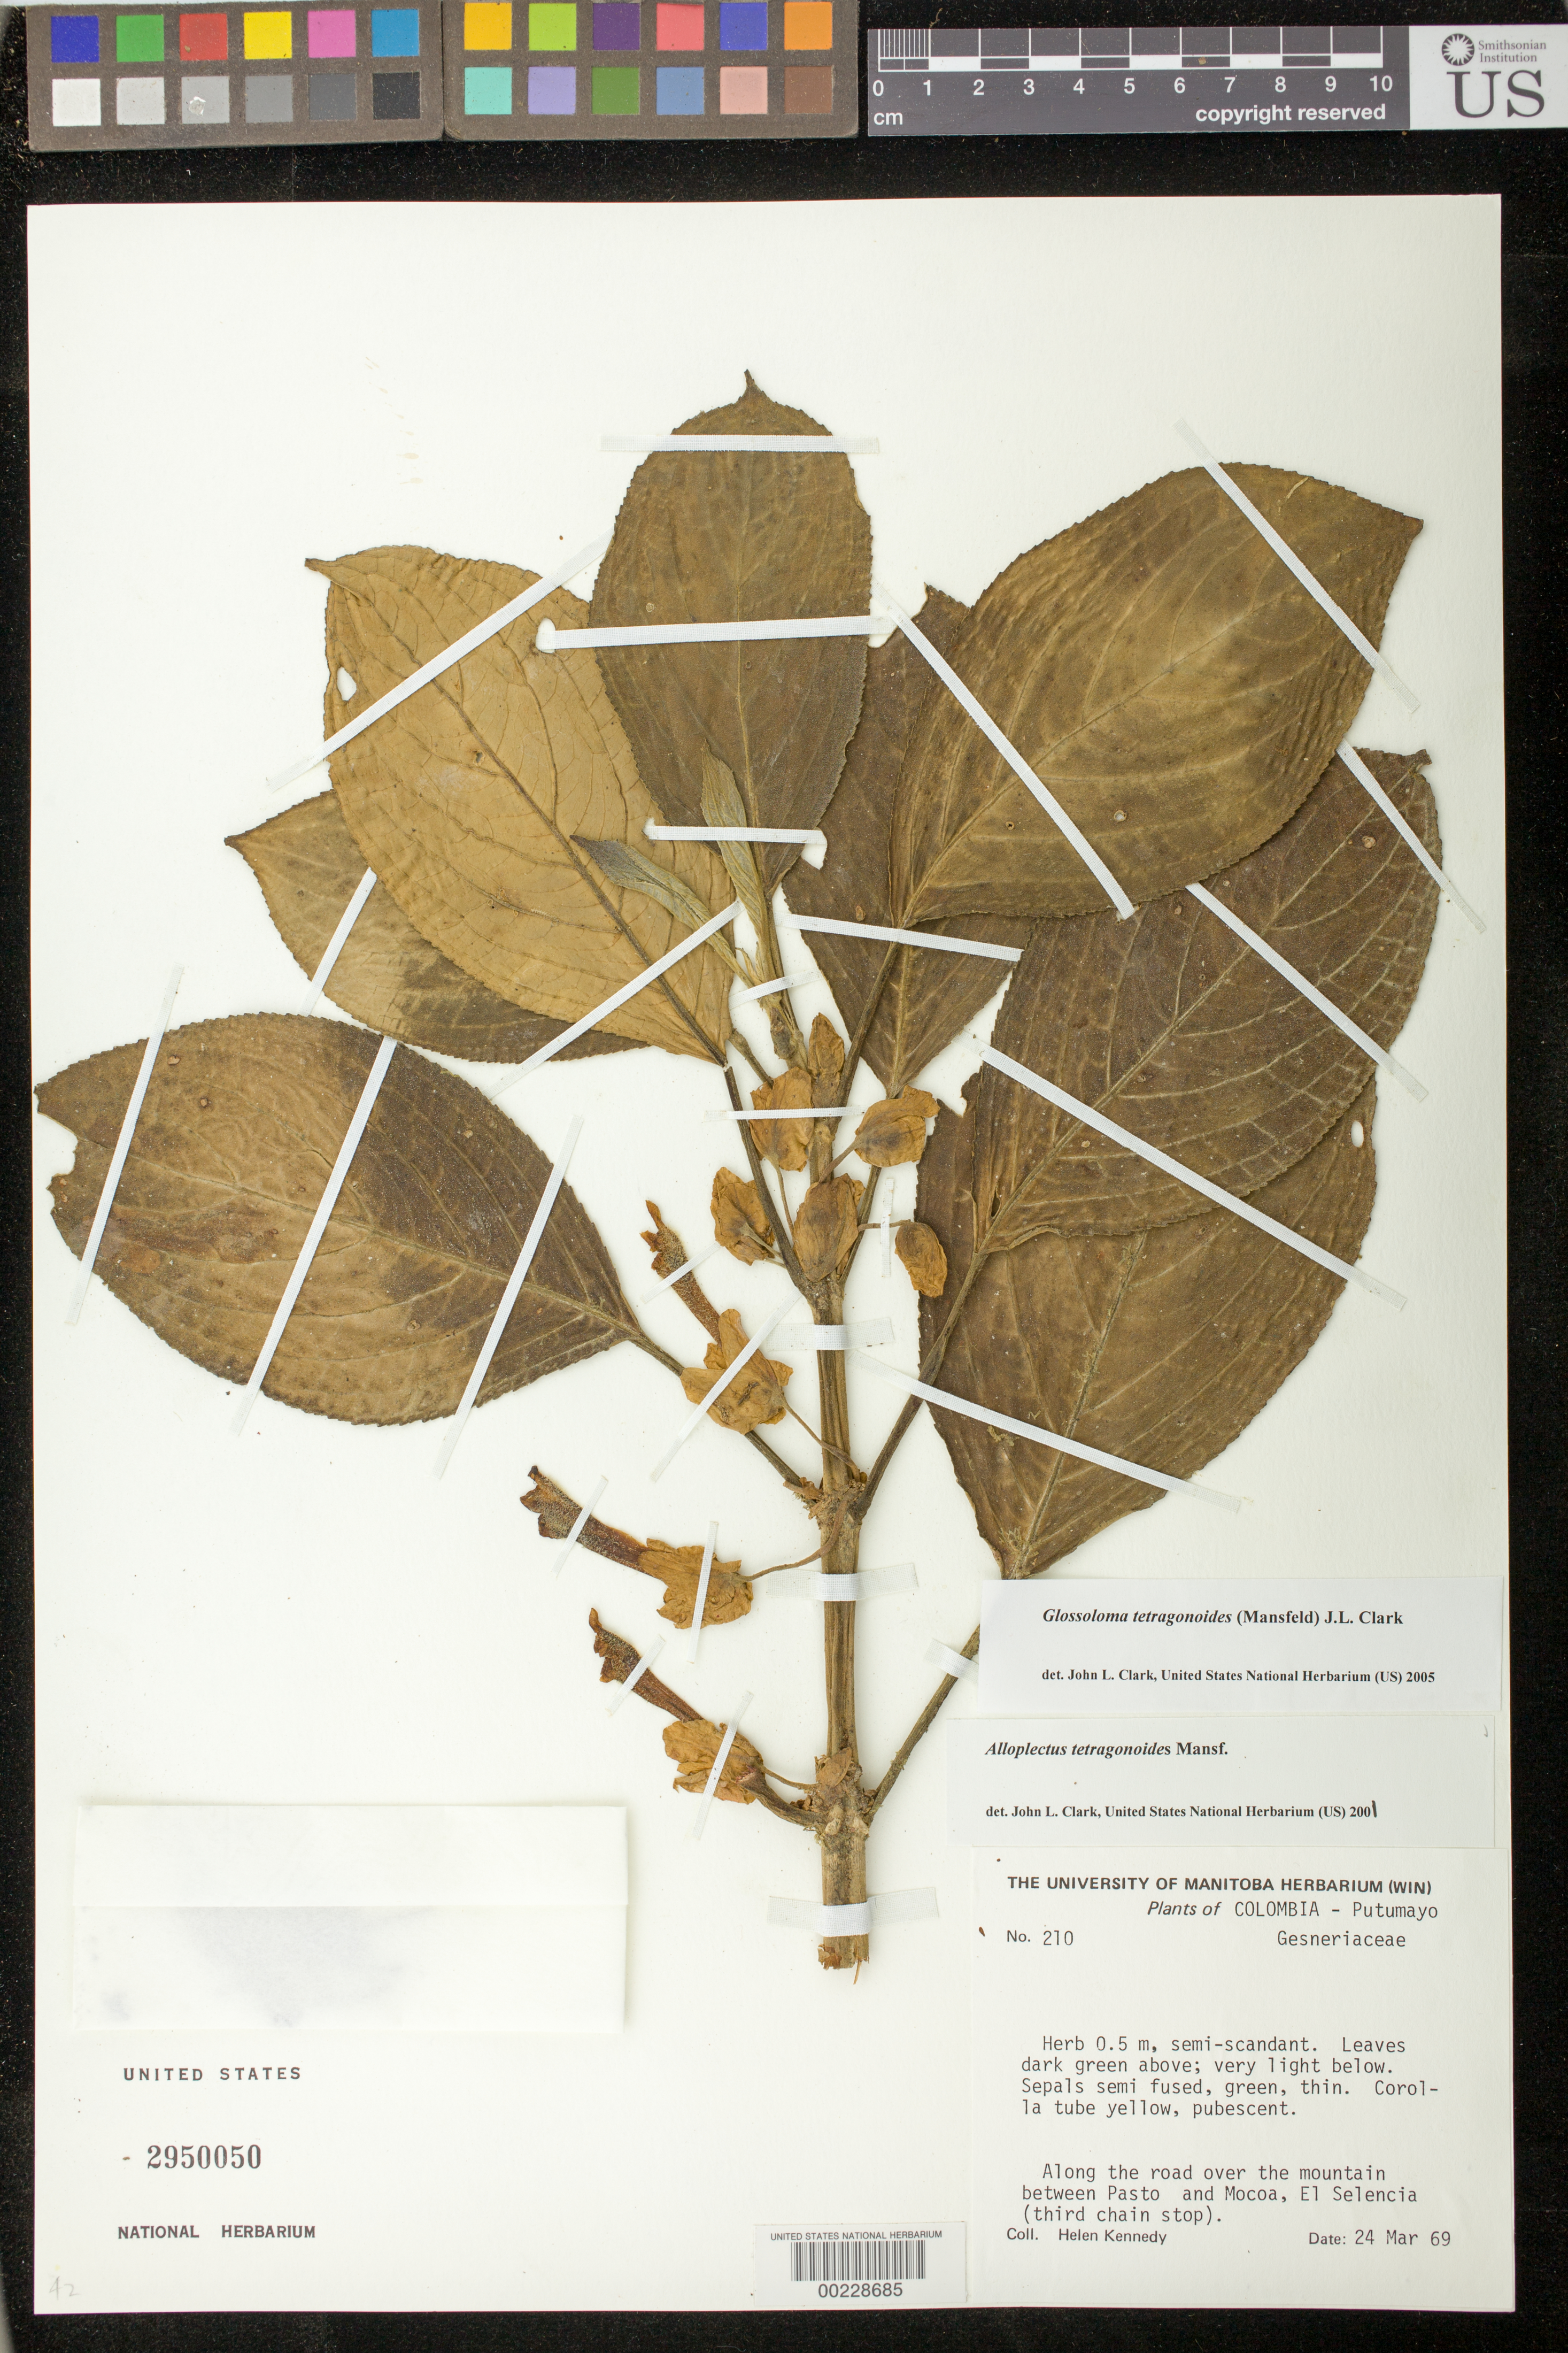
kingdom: Plantae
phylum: Tracheophyta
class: Magnoliopsida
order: Lamiales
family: Gesneriaceae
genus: Glossoloma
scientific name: Glossoloma tetragonoides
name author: (Mansf.) J.L. Clark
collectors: H. Kennedy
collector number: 210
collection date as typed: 24 Mar 1969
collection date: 1969-03-24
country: Colombia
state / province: Putumayo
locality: Along the road over the mountain between Pasto and Mocoa, El Selencia (third chain stop)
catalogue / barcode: US 2950050